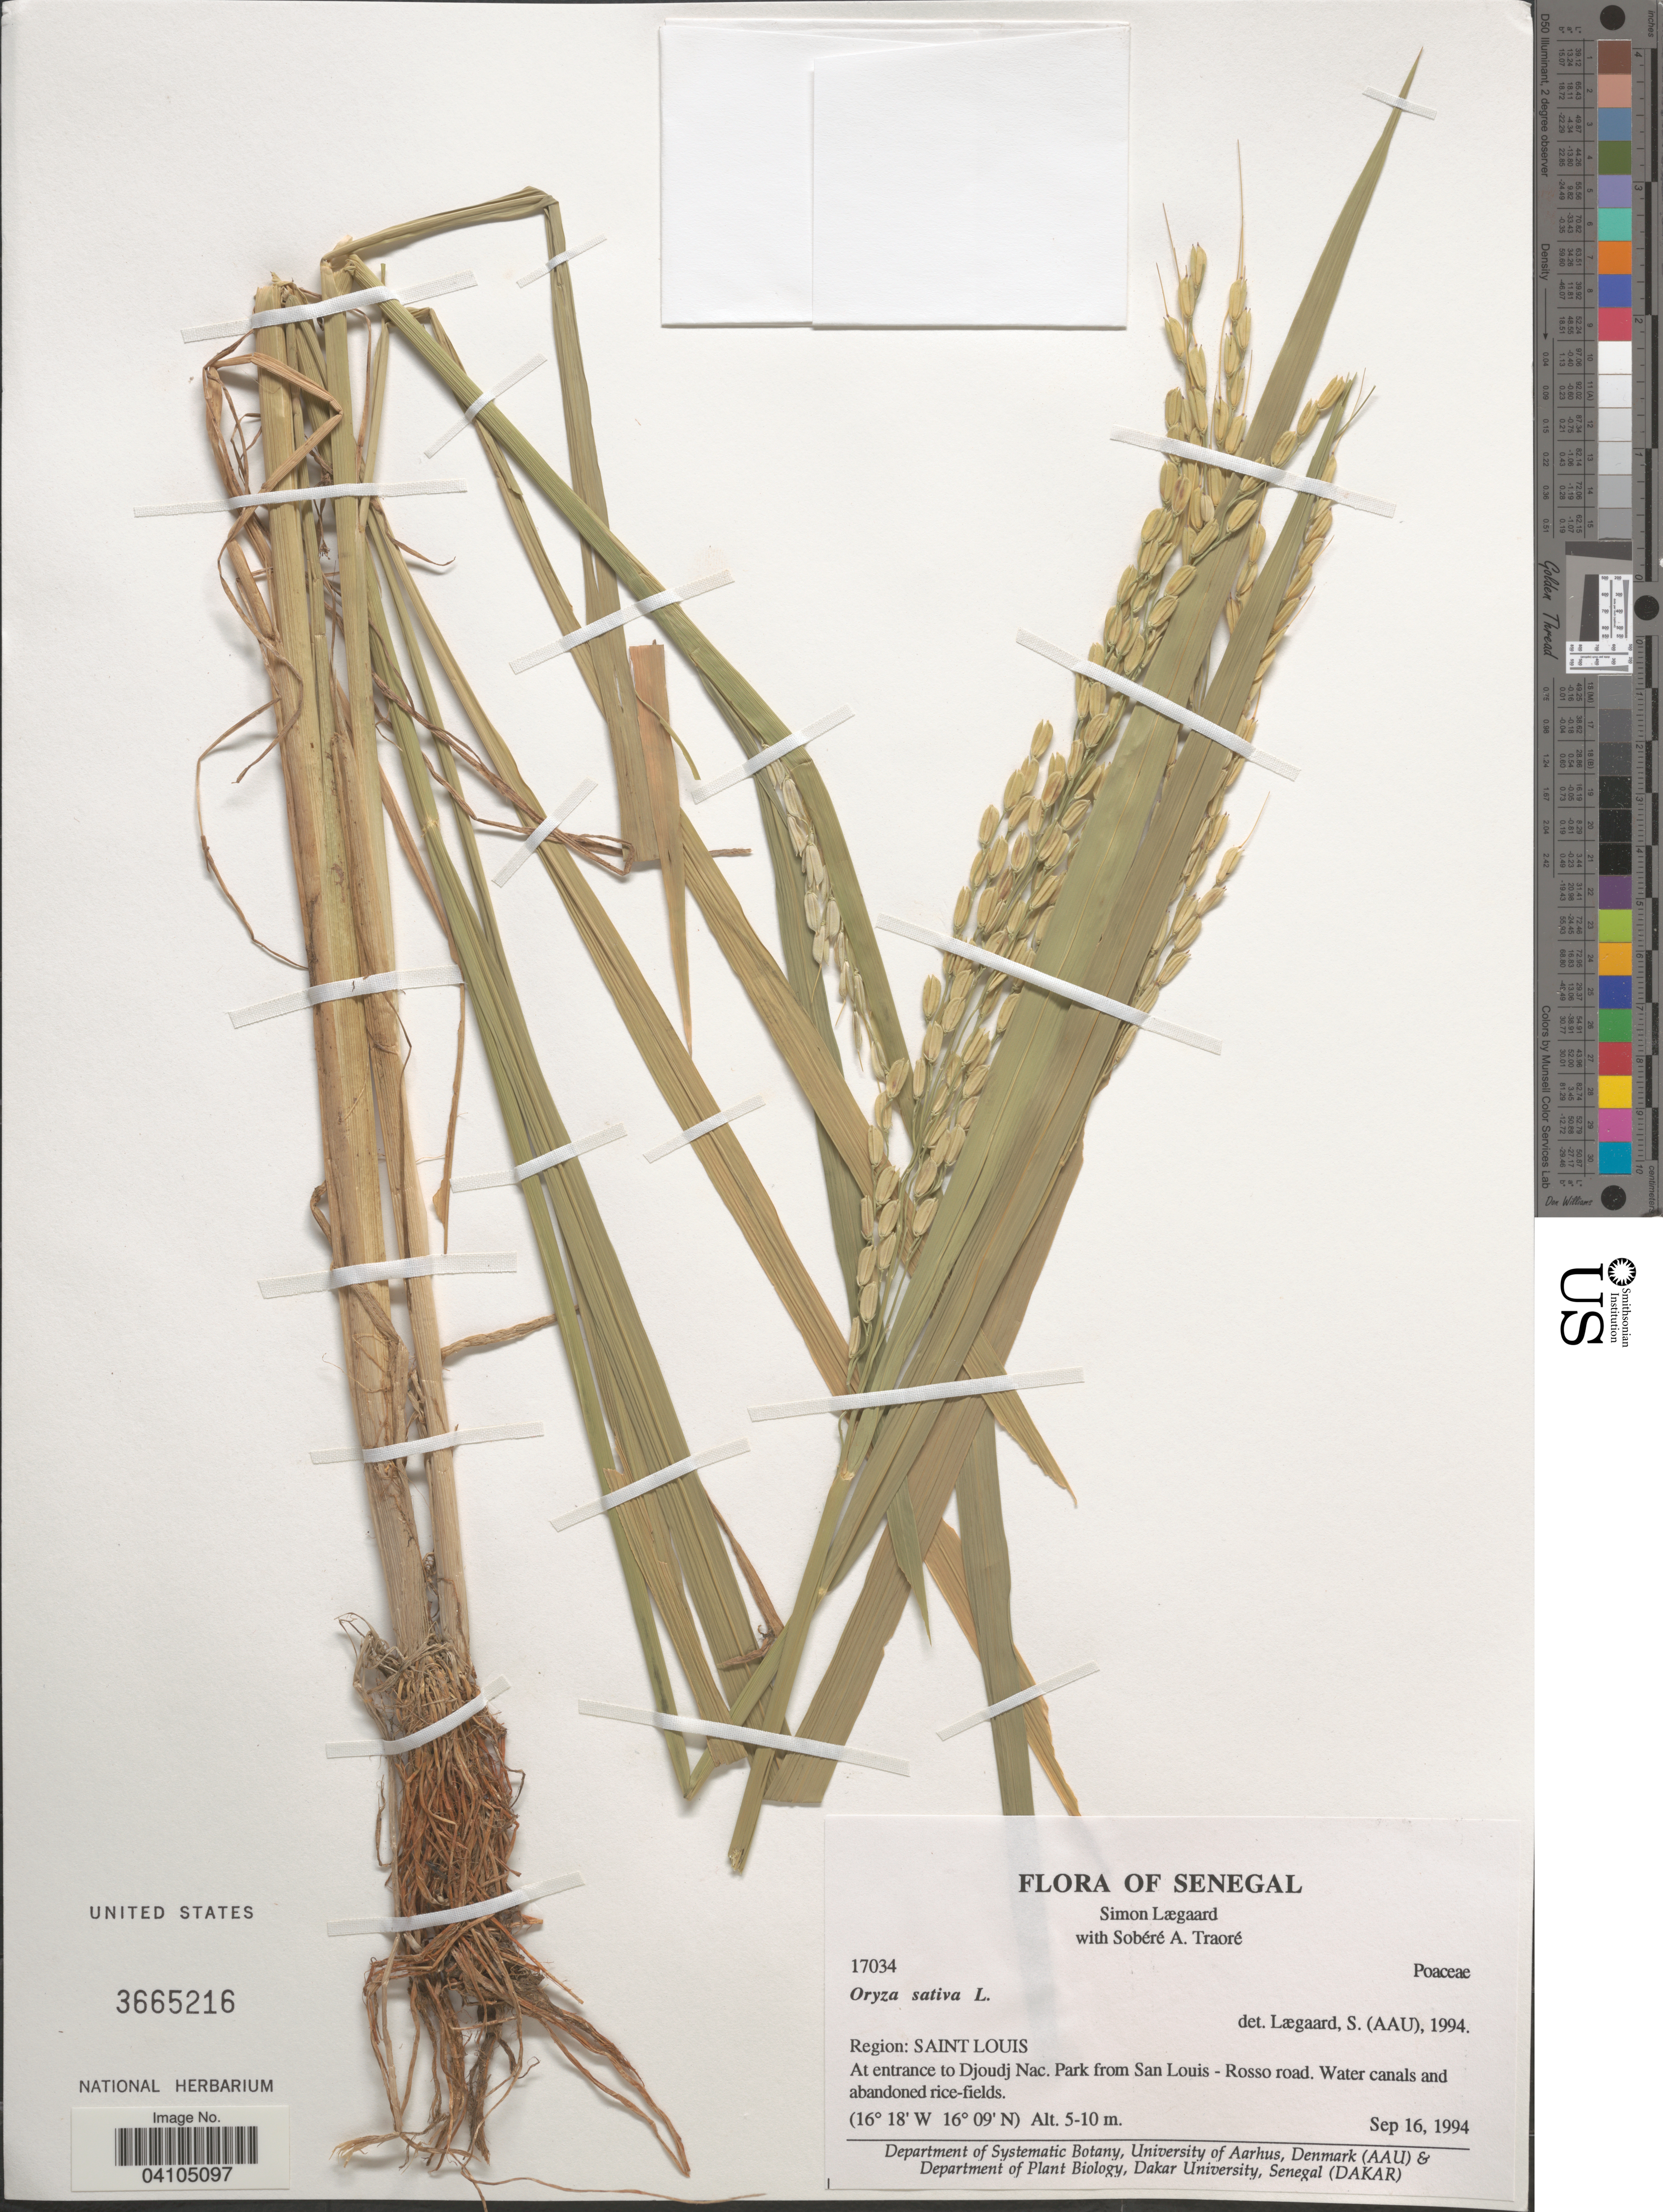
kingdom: Plantae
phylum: Tracheophyta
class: Liliopsida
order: Poales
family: Poaceae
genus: Oryza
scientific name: Oryza sativa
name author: L.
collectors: S. Lægaard & S. Traore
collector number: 17034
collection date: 1994-09-16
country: Senegal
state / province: Saint-Louis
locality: Region: Saint Louis. At entrance to Djoudj Nac. Park from San Louis - Rosso road.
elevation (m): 5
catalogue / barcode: US 3665216